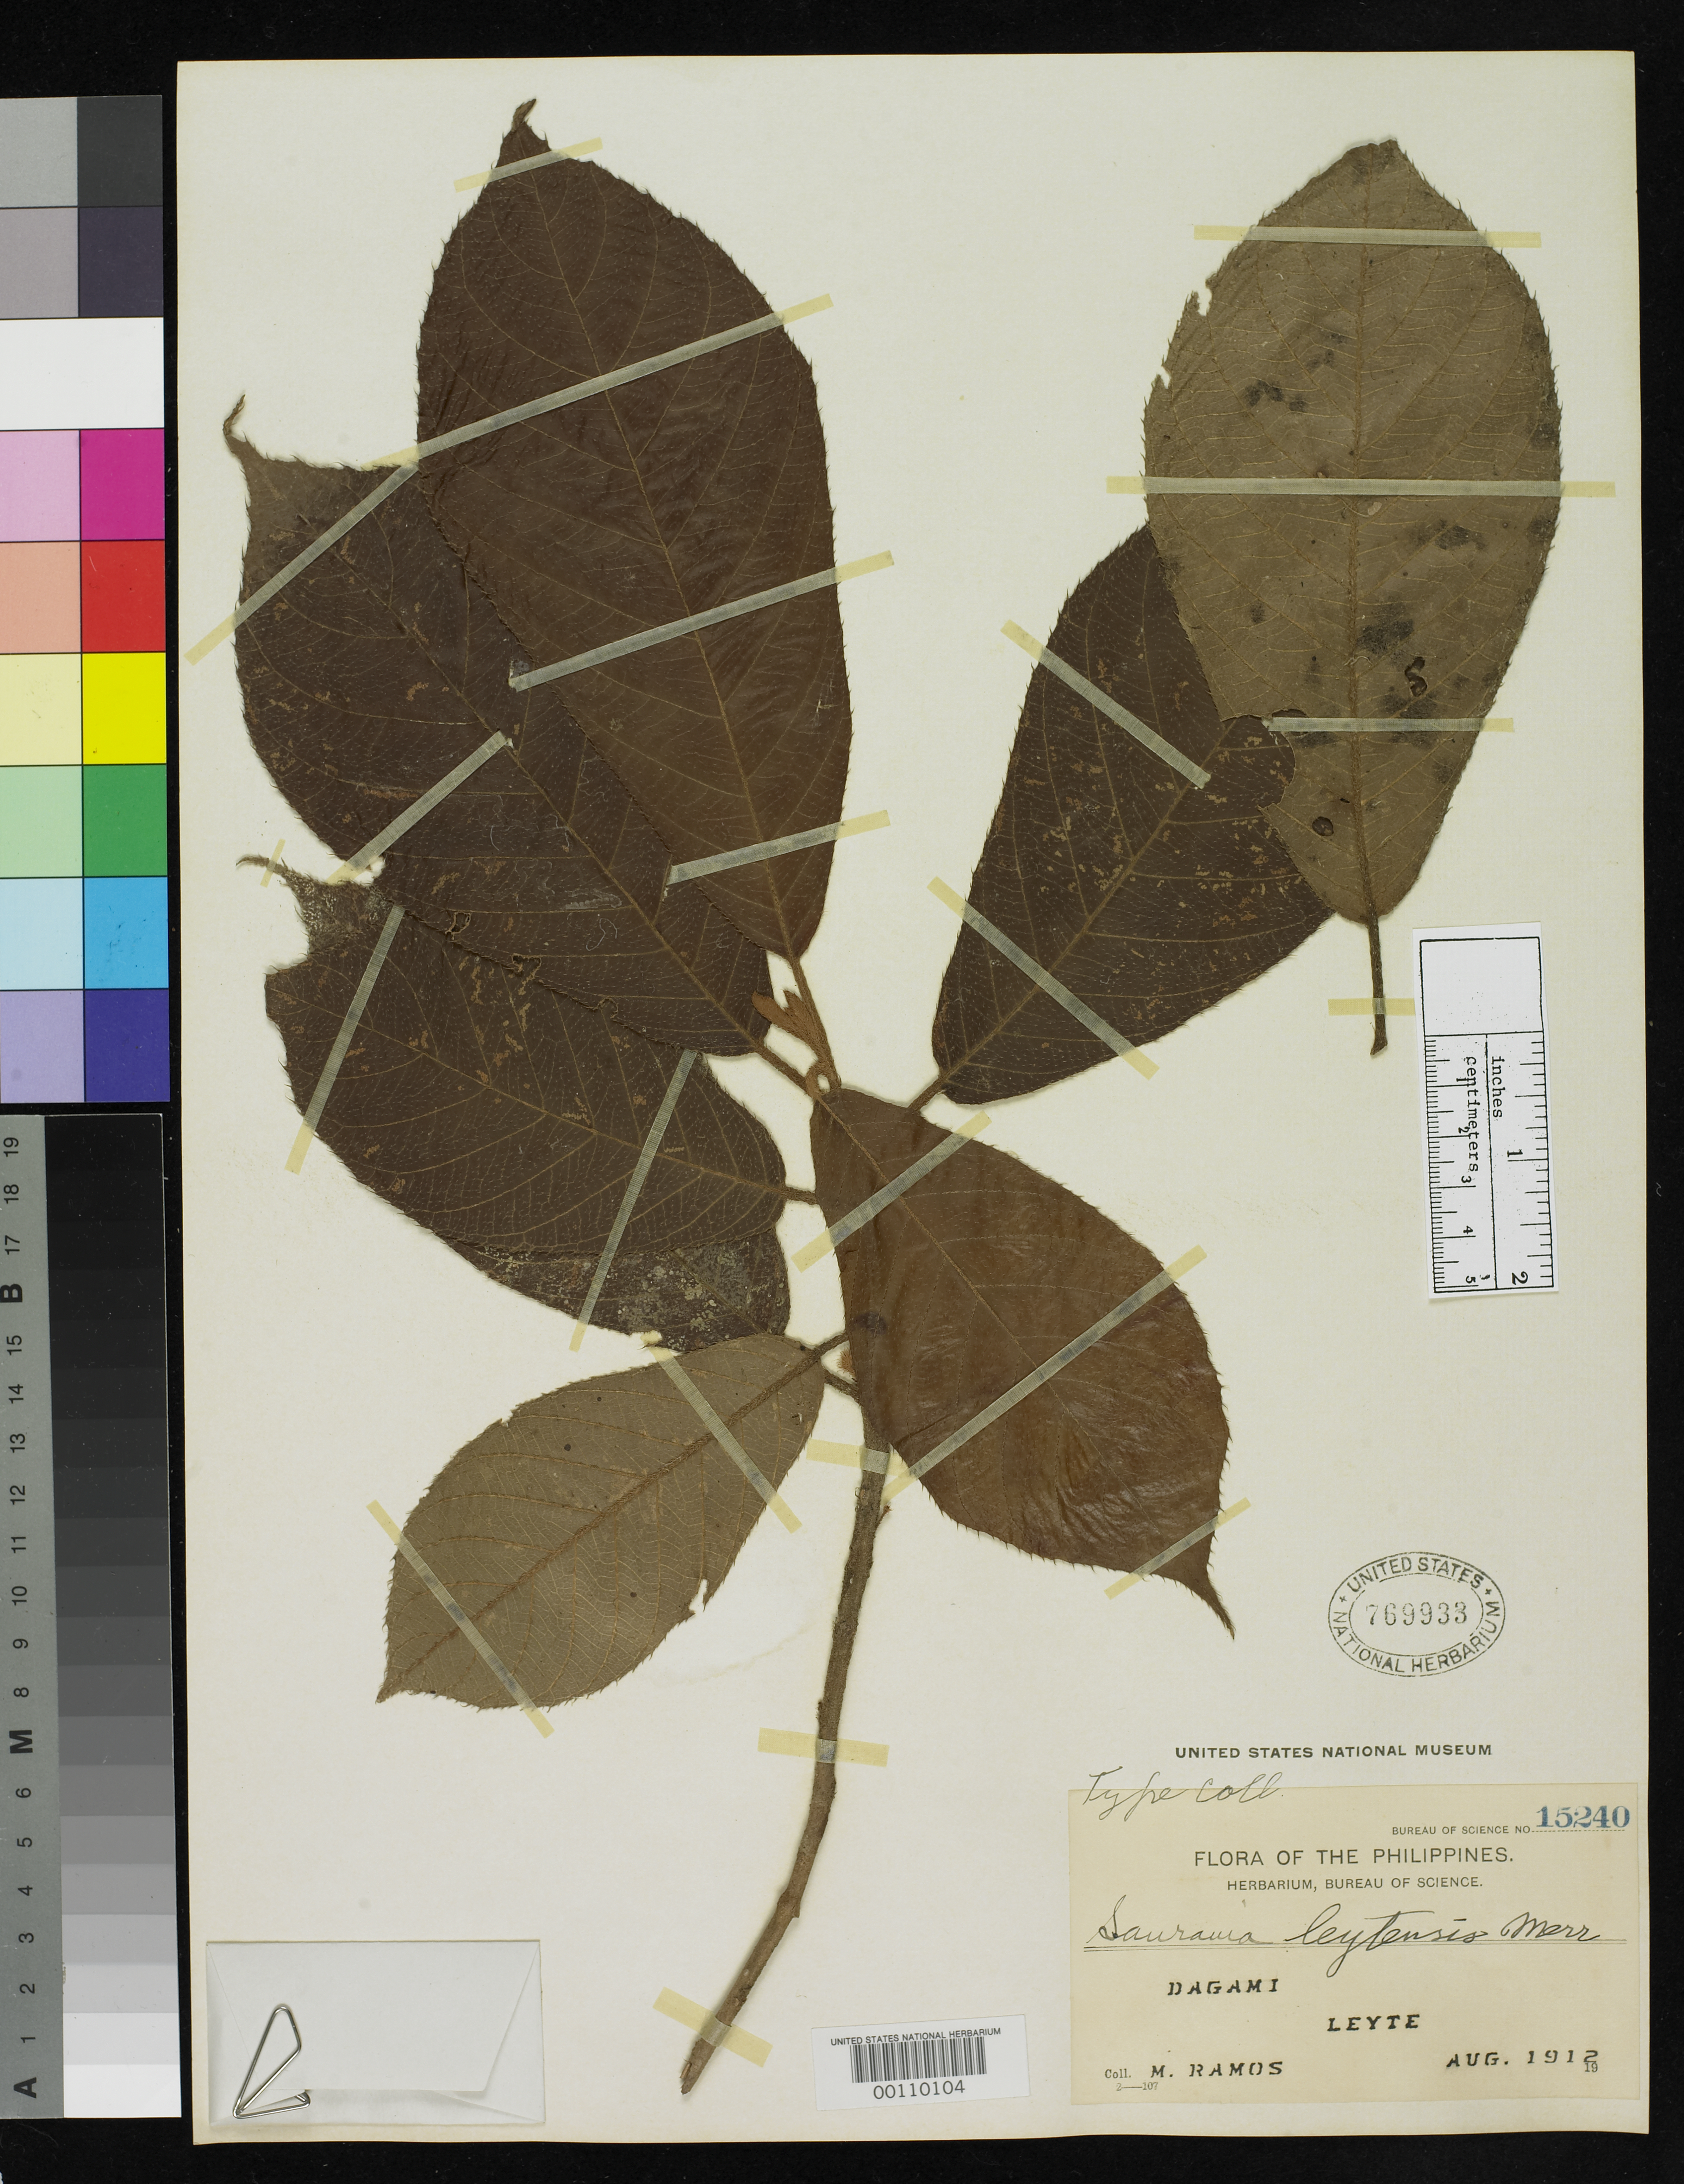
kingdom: Plantae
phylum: Tracheophyta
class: Magnoliopsida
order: Ericales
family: Actinidiaceae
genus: Saurauia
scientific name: Saurauia leytensis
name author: Merr.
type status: Isotype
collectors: M. Ramos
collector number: Bur. Sci. 15240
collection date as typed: Aug 1911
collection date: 1911-08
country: Philippines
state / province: Eastern Visayas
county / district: Leyte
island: Leyte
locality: Dagami.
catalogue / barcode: US 769933